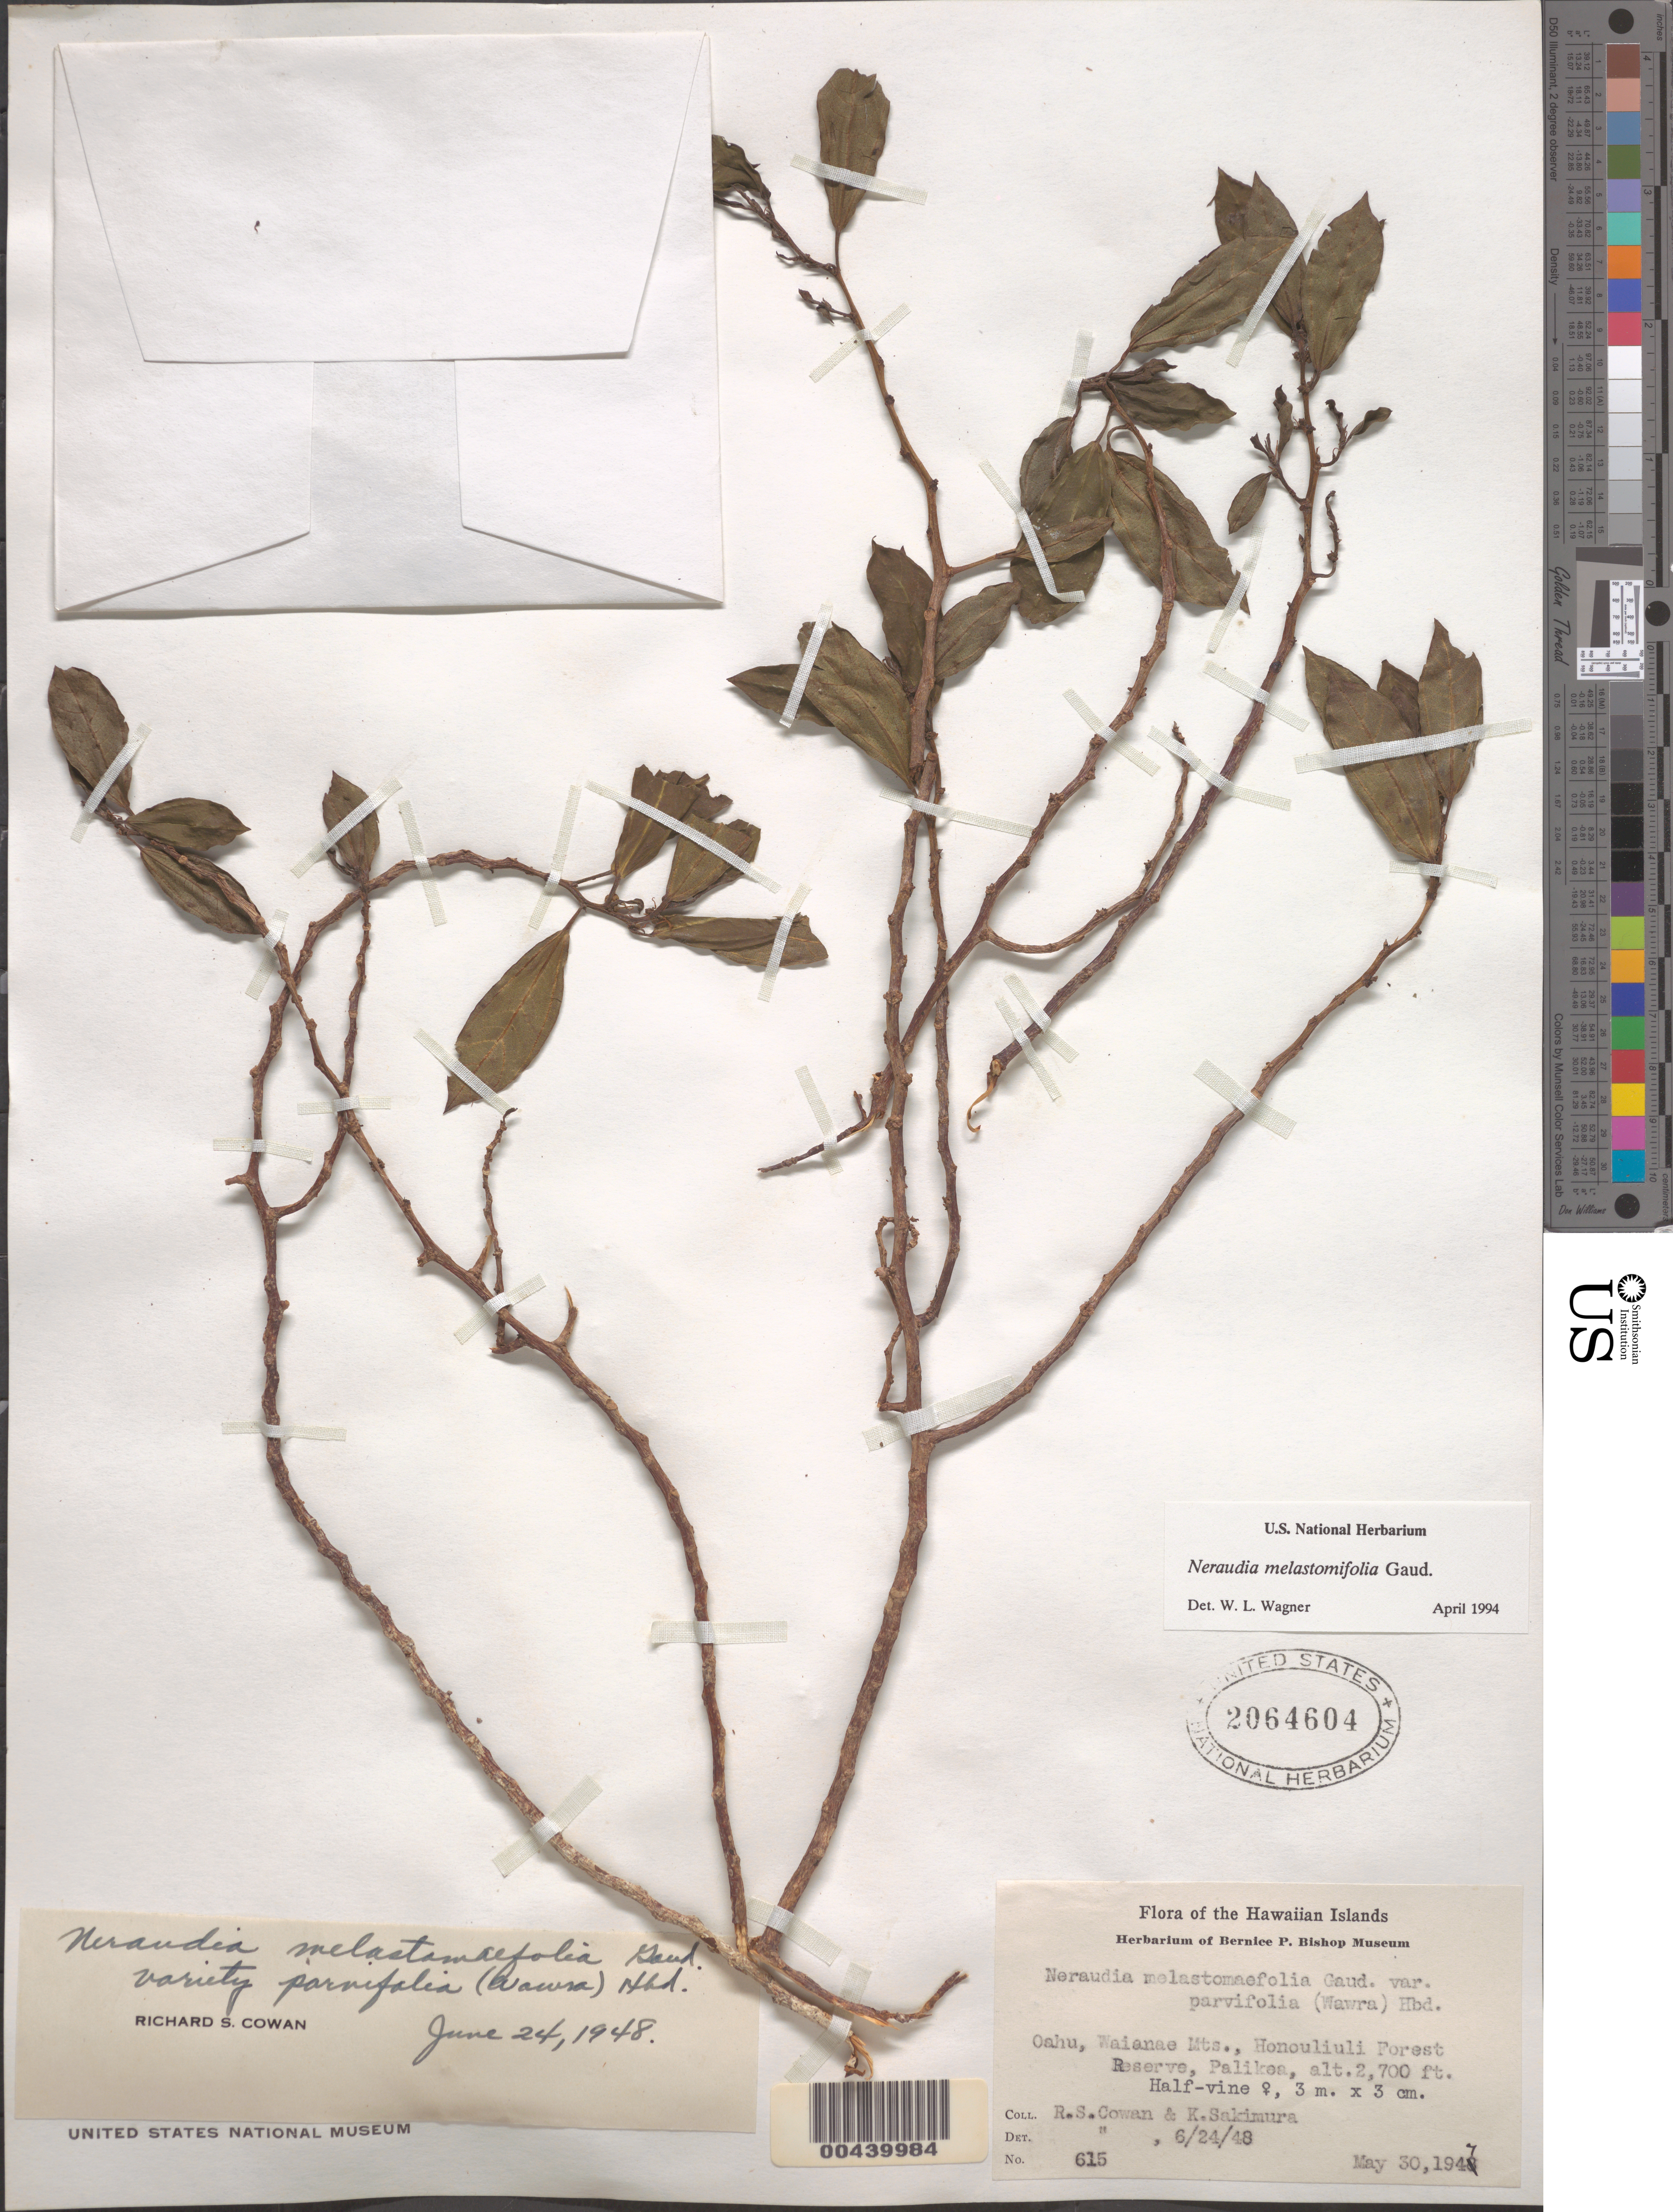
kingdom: Plantae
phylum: Tracheophyta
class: Magnoliopsida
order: Rosales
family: Urticaceae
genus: Neraudia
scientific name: Neraudia melastomifolia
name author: Gaudich.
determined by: Wagner, W. L., (BOT), Smithsonian Institution - National Museum of Natural History (UNITED STATES)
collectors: R. S. Cowan & K. Sakimura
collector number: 615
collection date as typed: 30 May 1947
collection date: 1947-05-30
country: United States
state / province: Hawaii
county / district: Honolulu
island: Oahu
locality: Waianae Mountains, Honouliuli Forest Reserve, Palikea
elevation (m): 823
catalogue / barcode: US 2064604